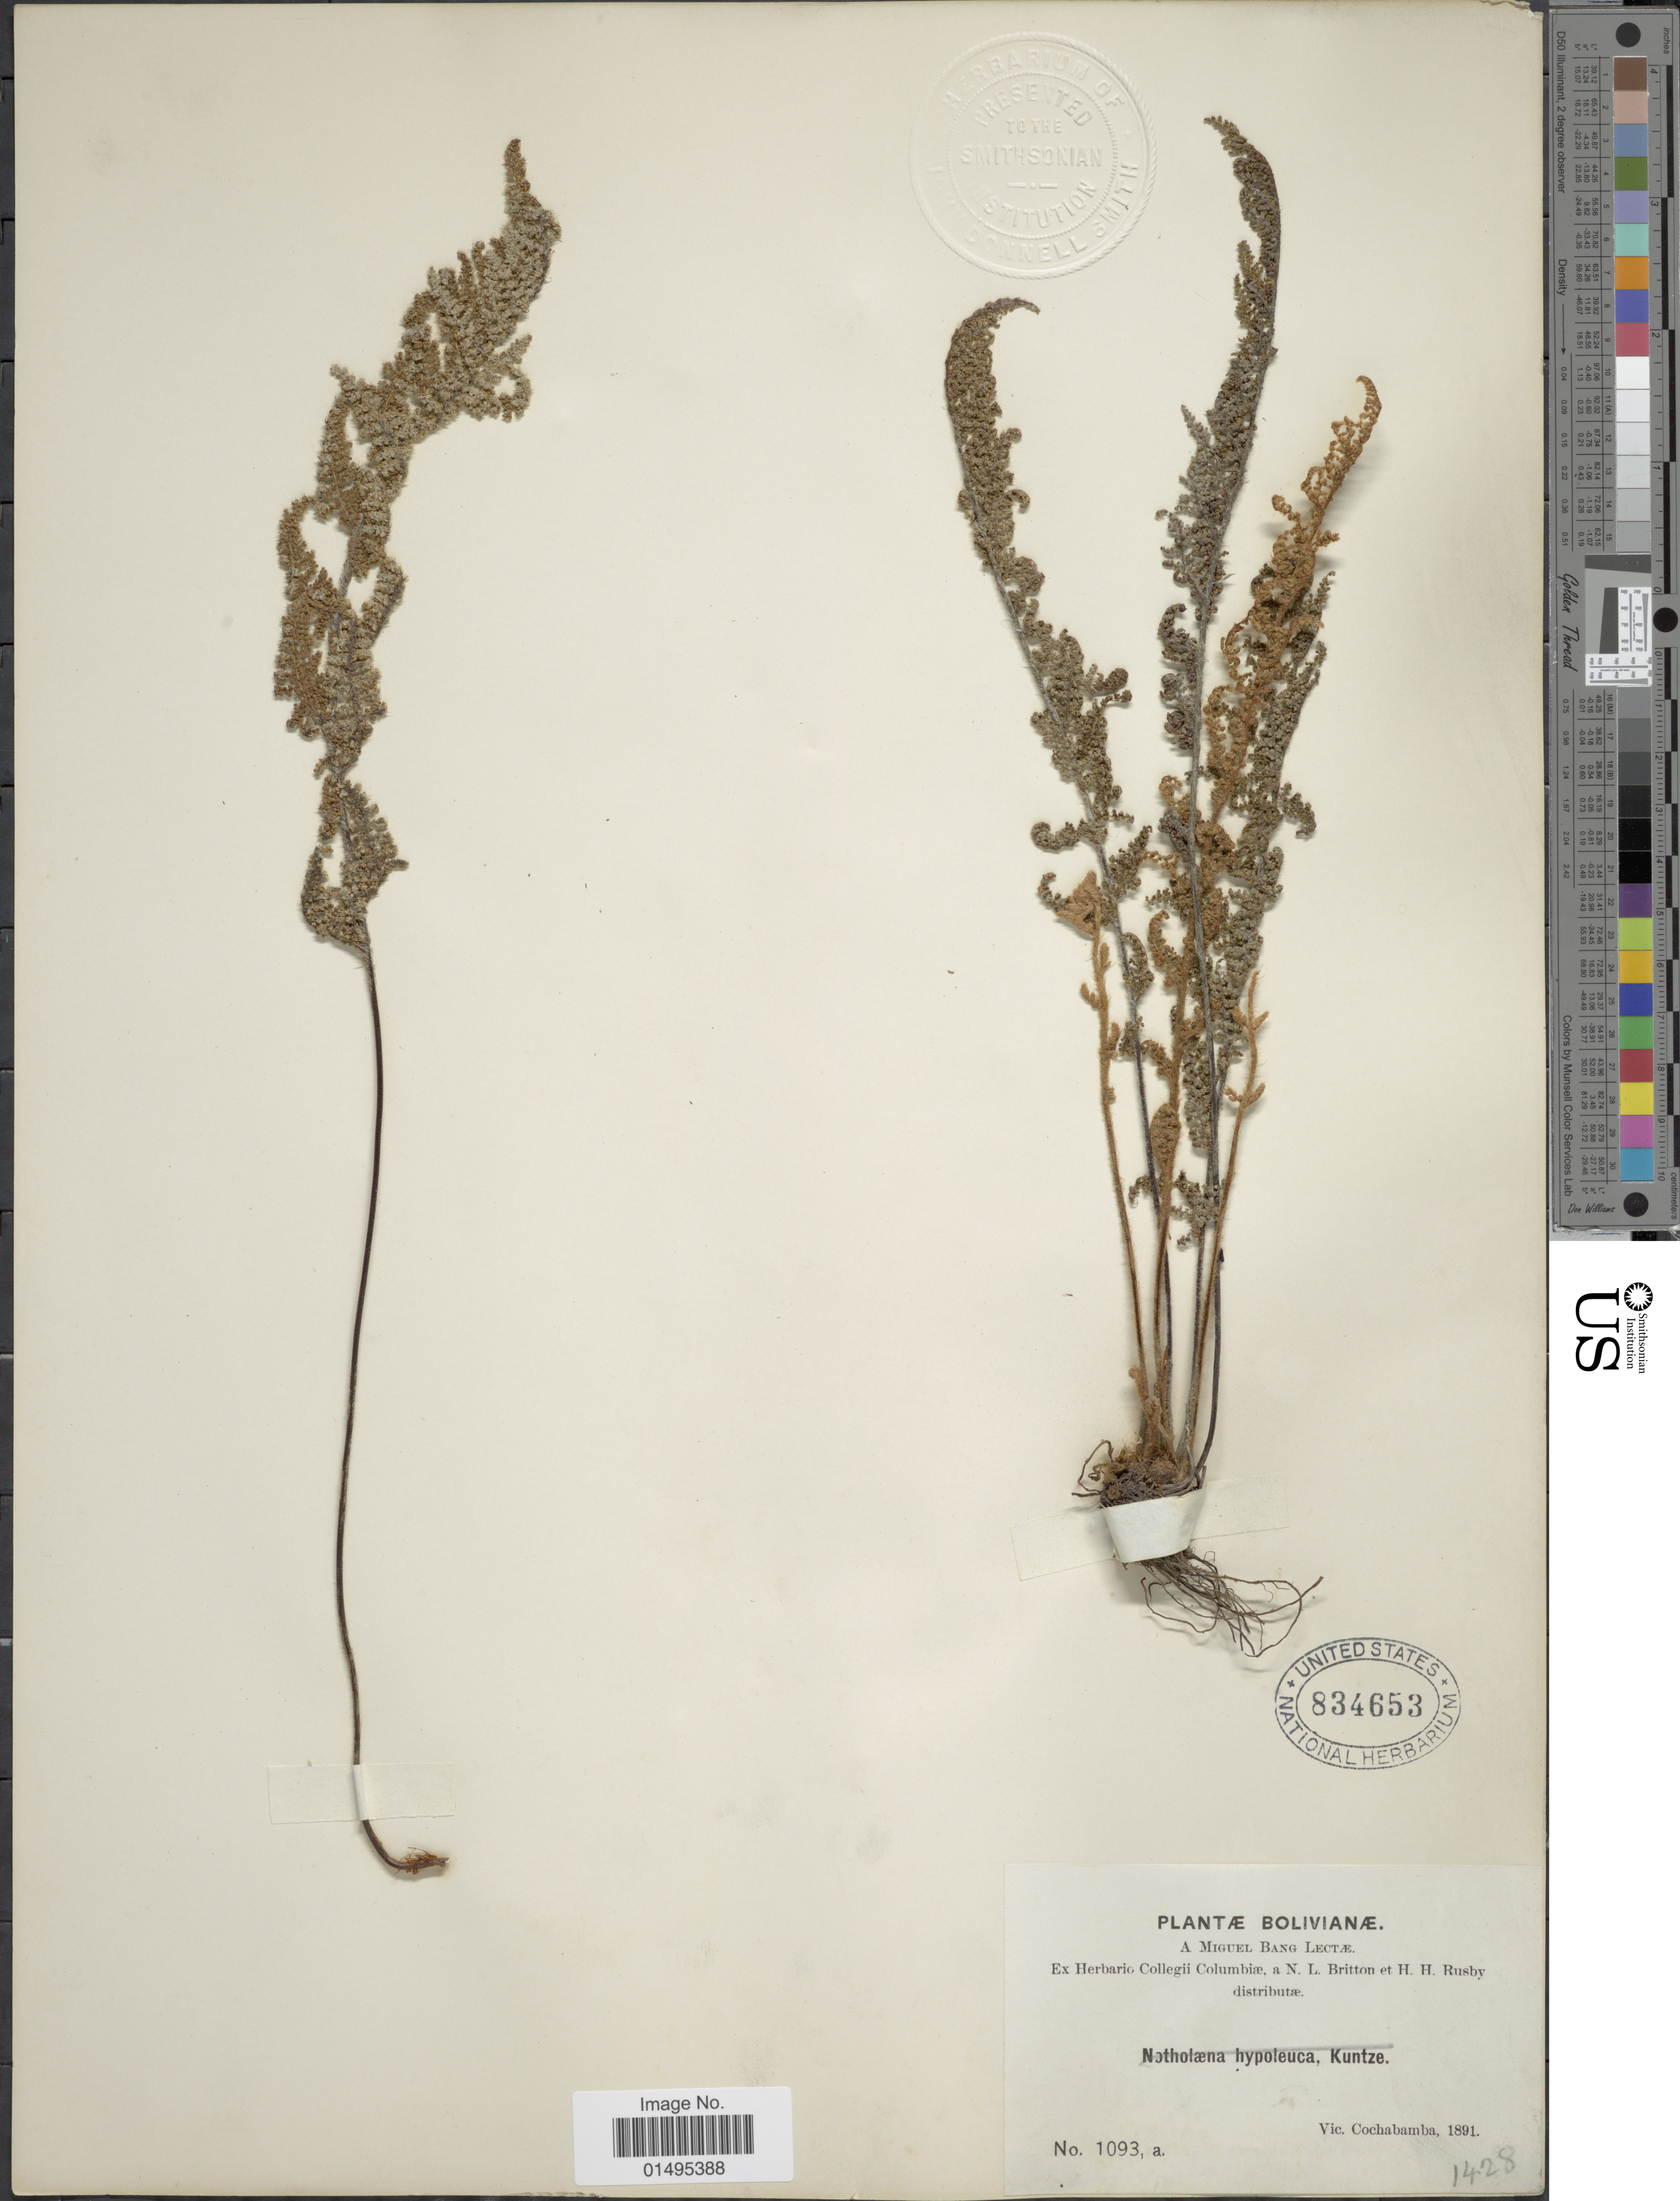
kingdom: Plantae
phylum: Tracheophyta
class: Polypodiopsida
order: Polypodiales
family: Pteridaceae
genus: Myriopteris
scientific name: Myriopteris myriophylla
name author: (Desv.) J. Sm.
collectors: M. Bang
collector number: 1428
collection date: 1891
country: Bolivia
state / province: Cochabamba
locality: Bolivianae, Vic. Cochabamba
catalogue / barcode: US 834653